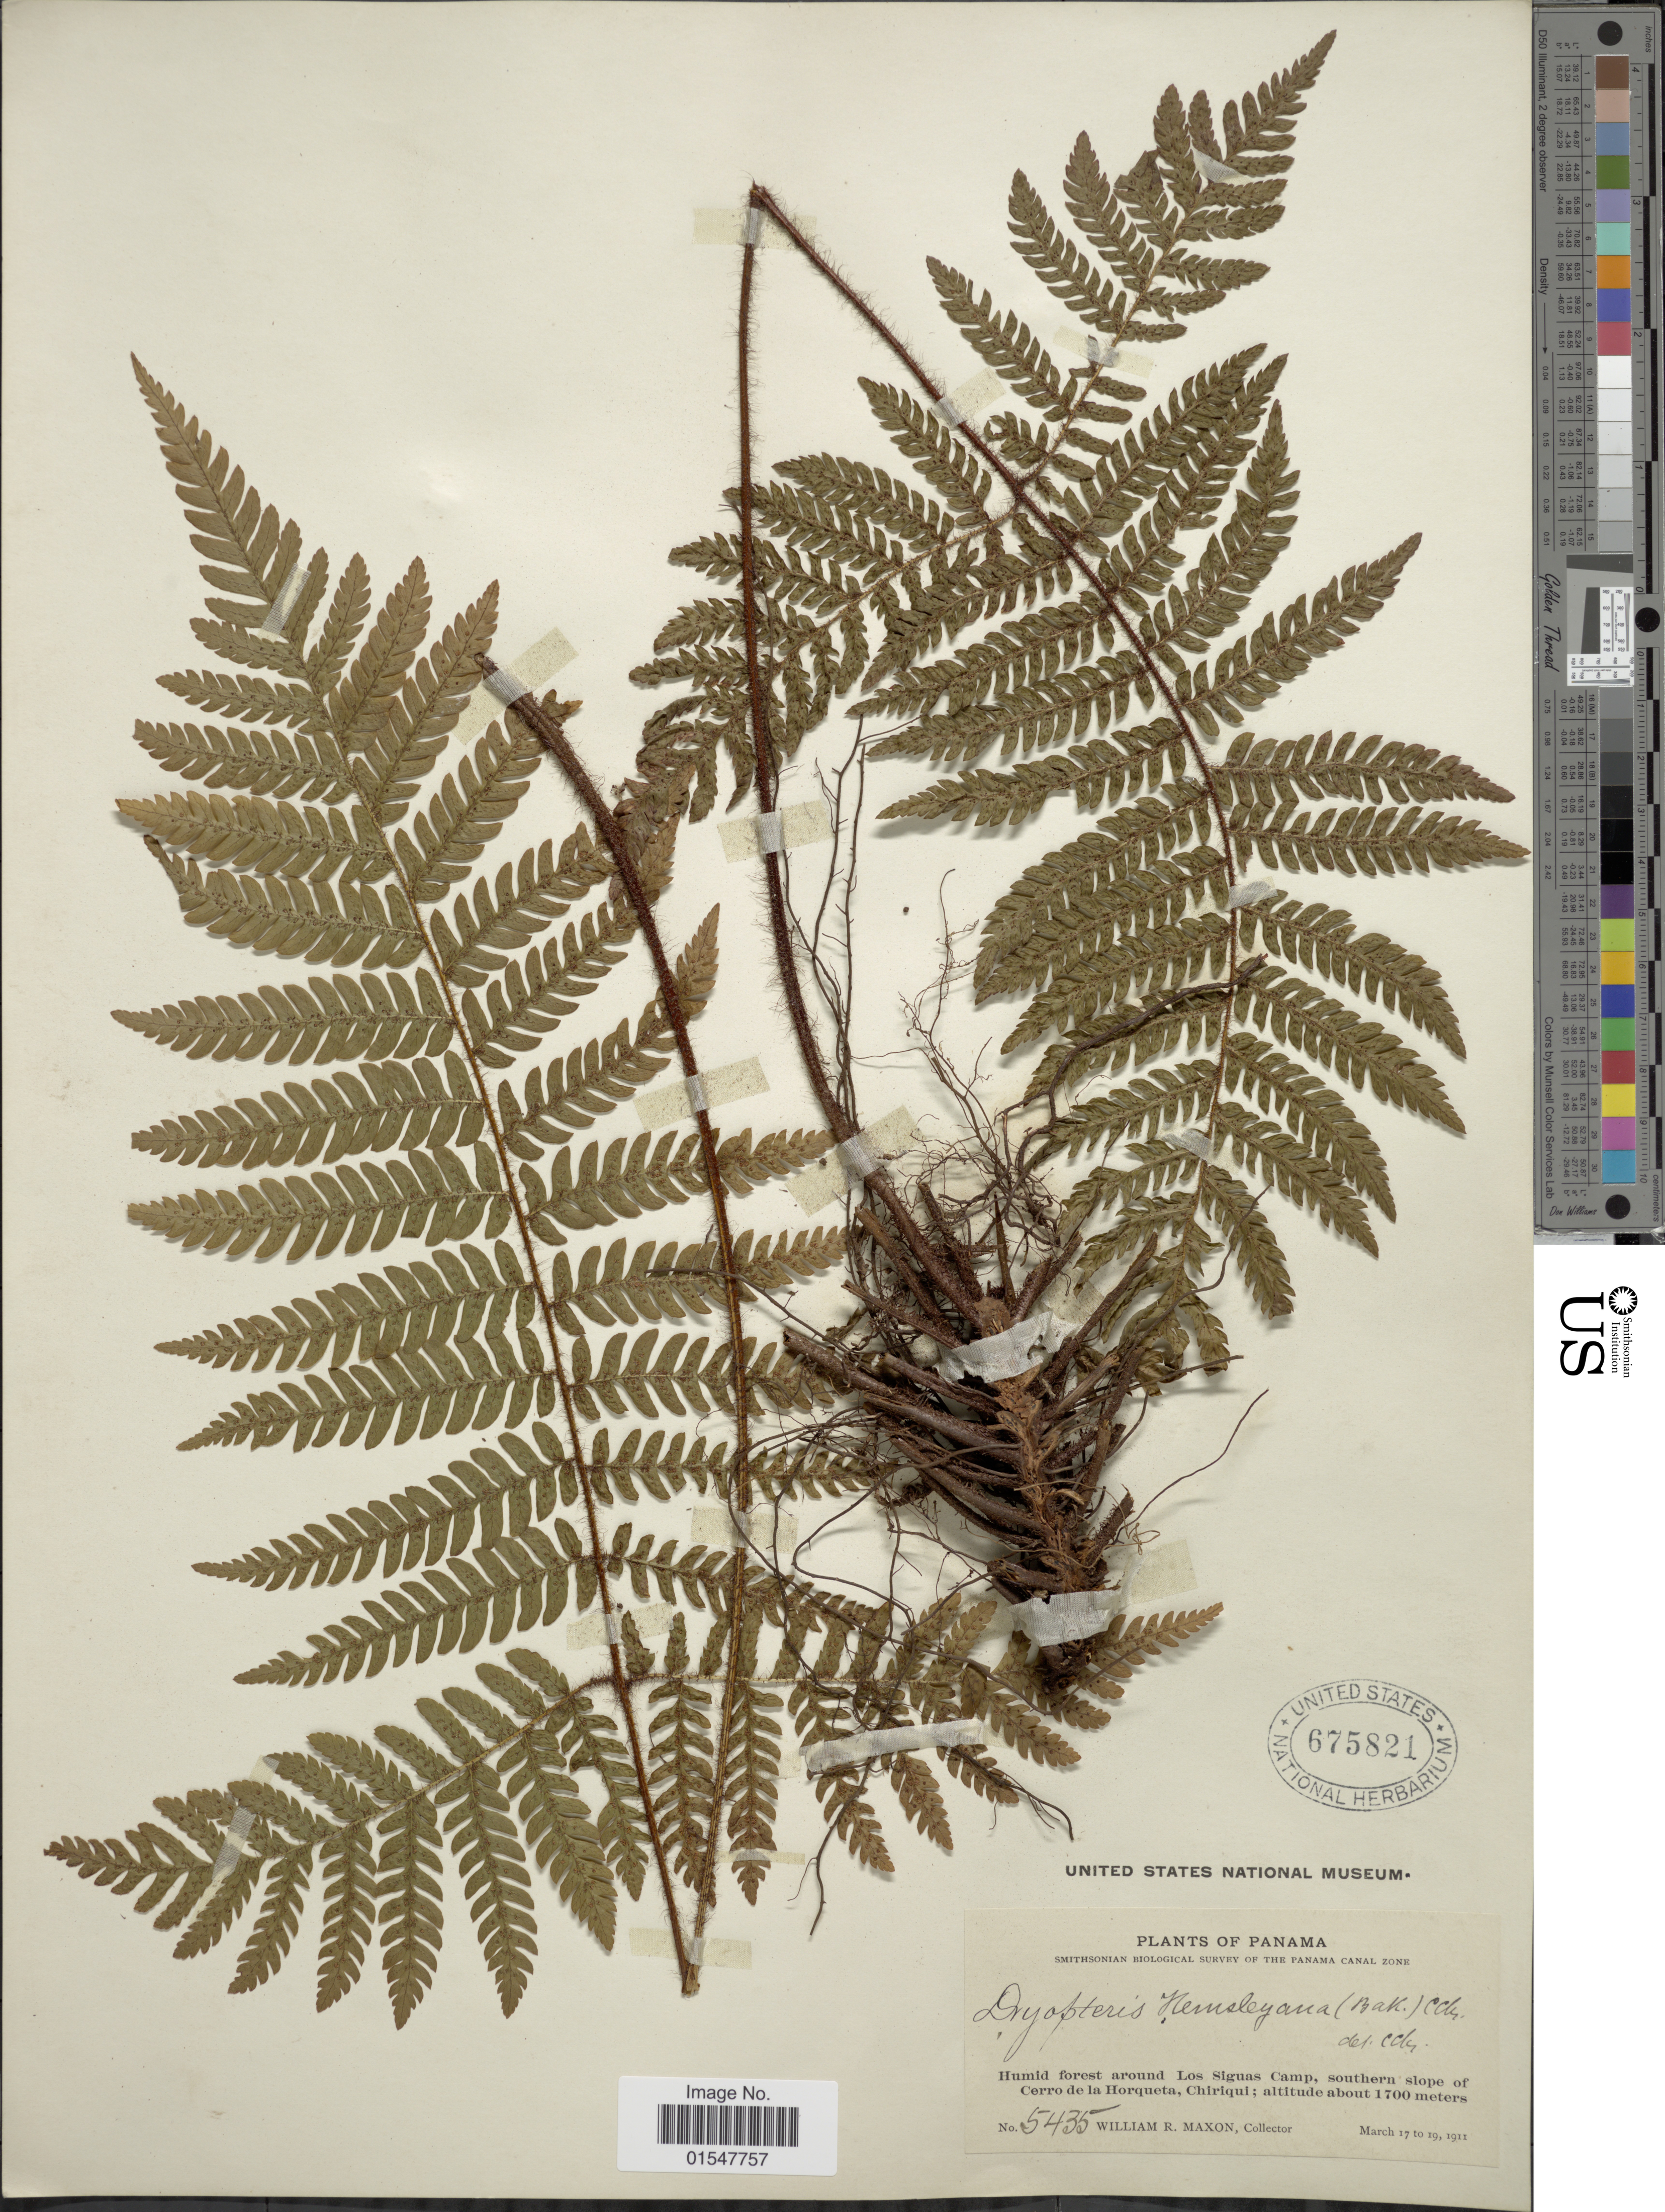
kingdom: Plantae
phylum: Tracheophyta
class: Polypodiopsida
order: Polypodiales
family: Dryopteridaceae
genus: Ctenitis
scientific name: Ctenitis hemsleyana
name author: (Baker ex Hemsl.) Copel.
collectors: W. R. Maxon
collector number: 5435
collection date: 1911-03-17/1911-03-19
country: Panama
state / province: Chiriqui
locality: Humid forest around Los Siguas Camp, southern slope of Cerro de la Horqueta, Chiriqui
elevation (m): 1700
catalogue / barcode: US 675821